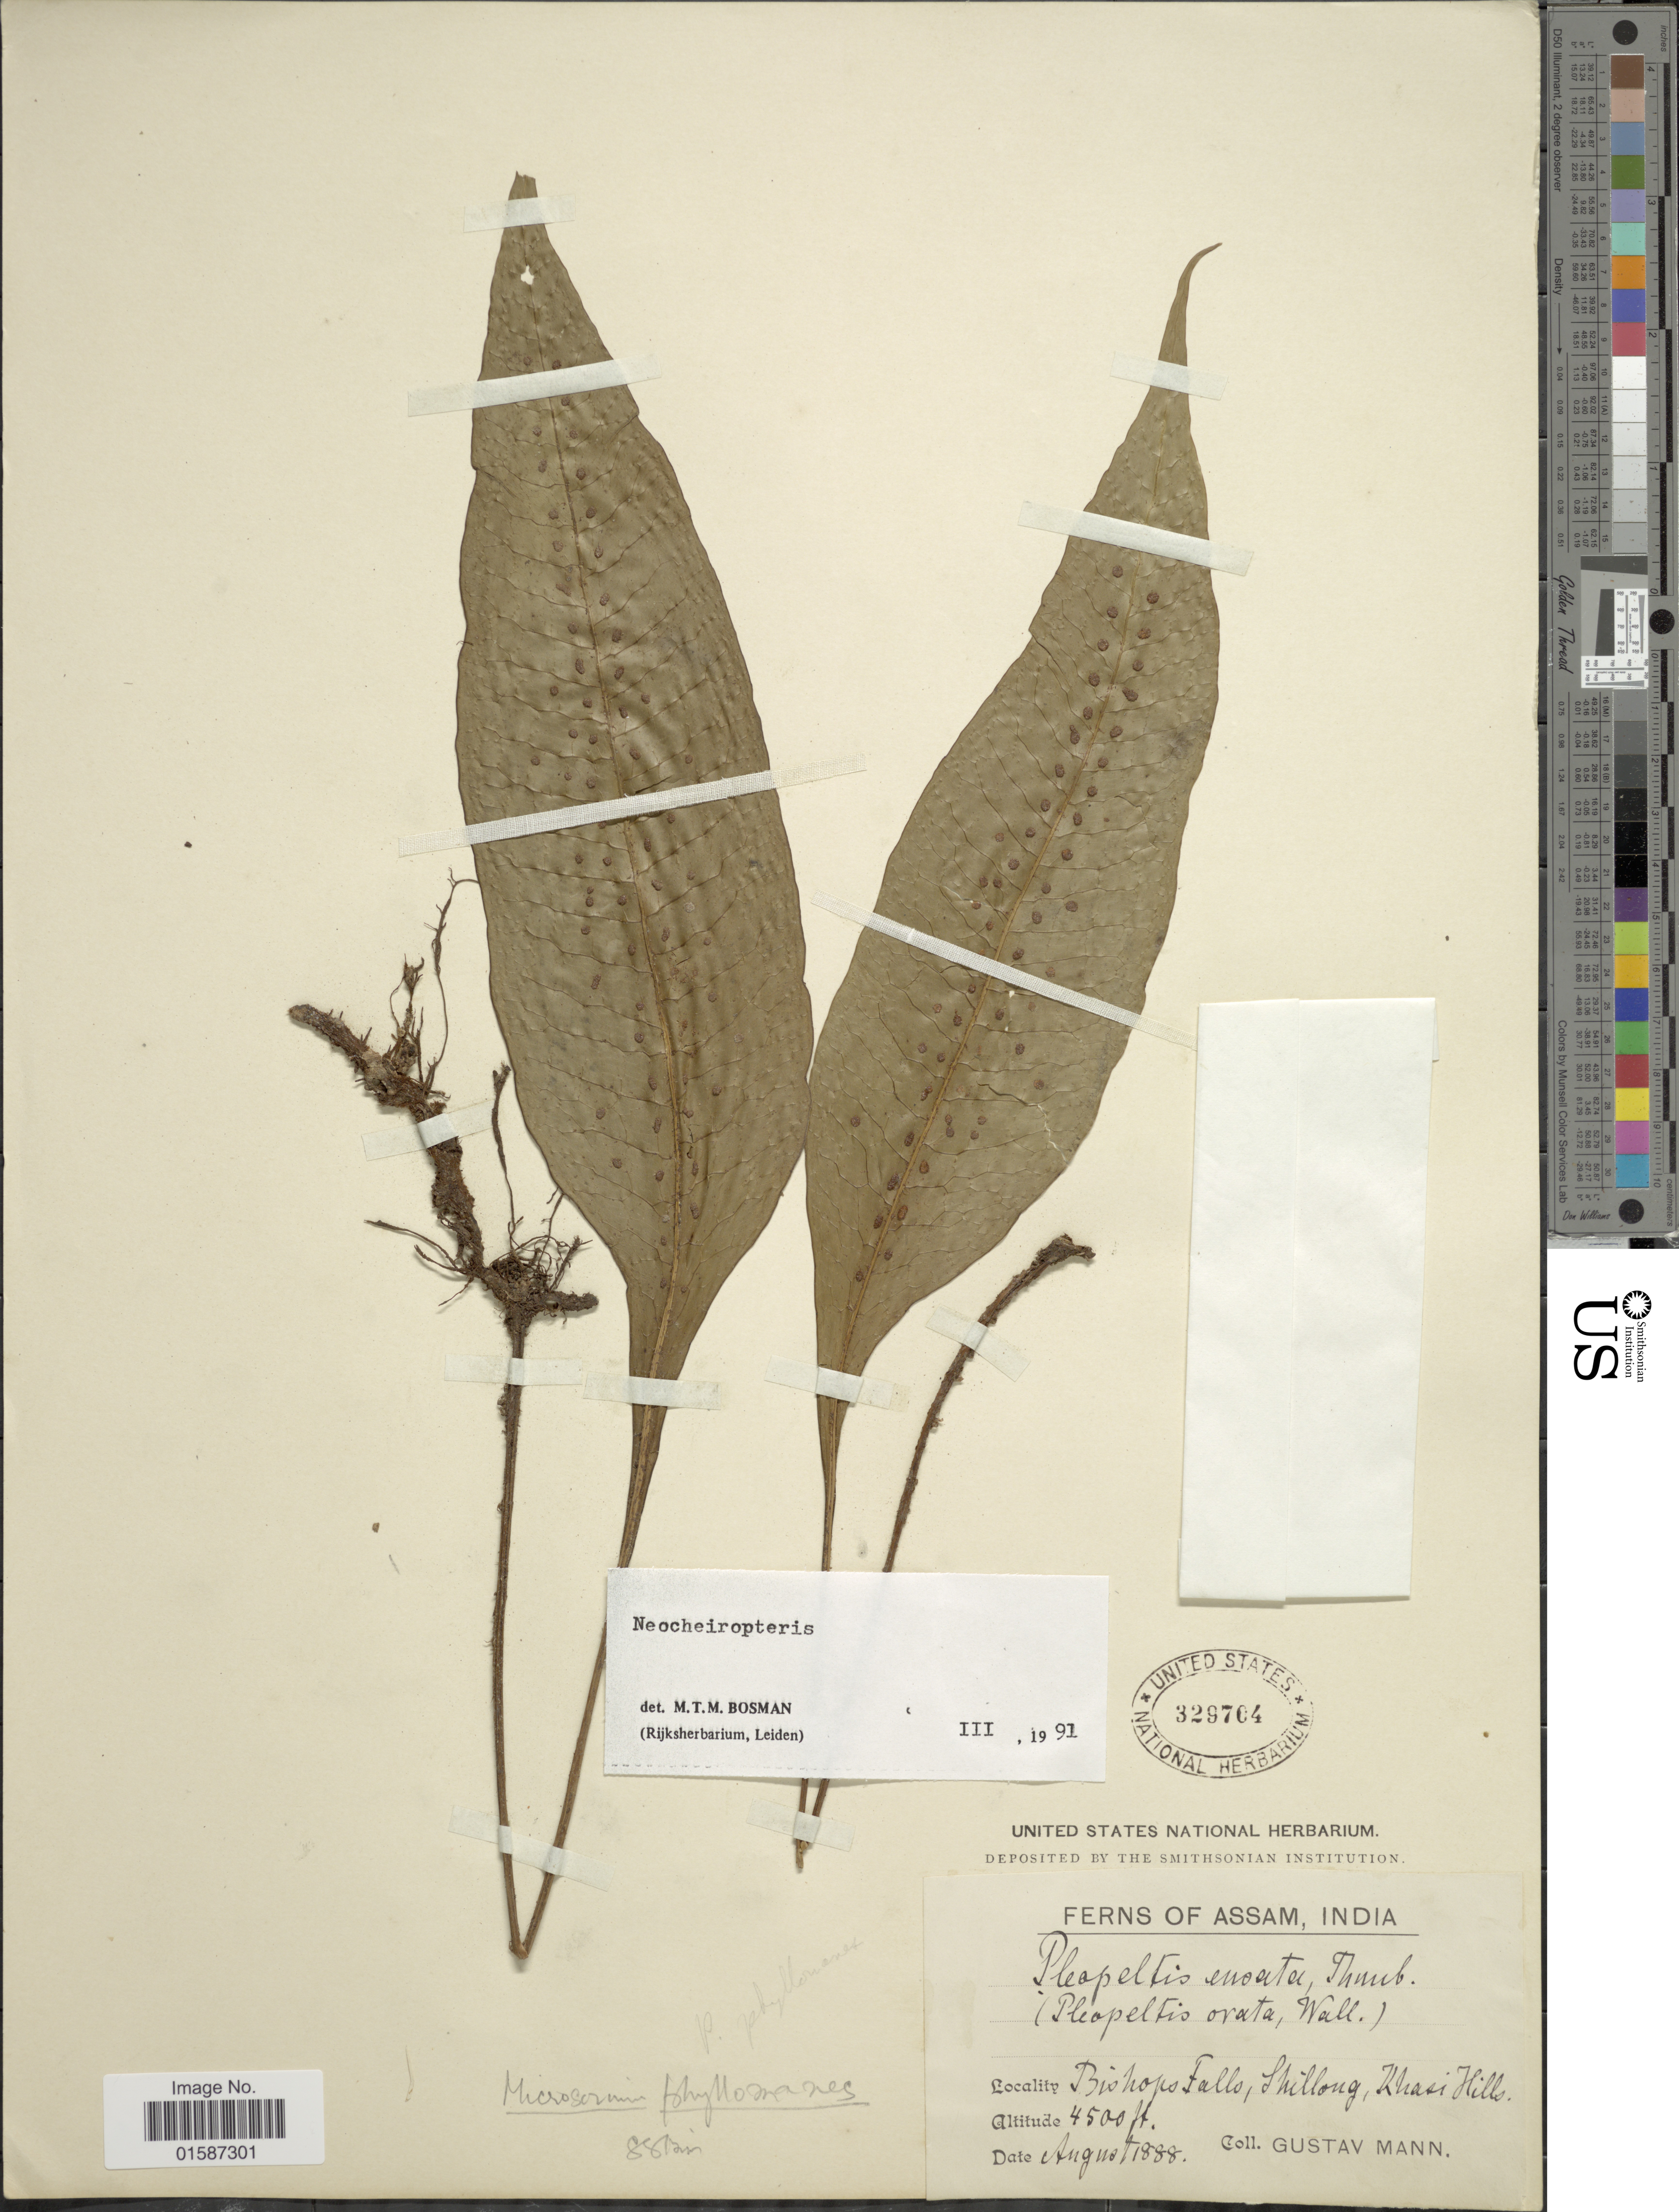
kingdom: Plantae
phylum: Tracheophyta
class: Polypodiopsida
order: Polypodiales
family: Polypodiaceae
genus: Neolepisorus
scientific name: Neolepisorus ovatus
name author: (Bedd.) Ching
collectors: G. Mann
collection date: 1888-08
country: India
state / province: Meghalaya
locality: Assam, India, Bishops Falls, shillong, Khasi Hills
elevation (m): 1372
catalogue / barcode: US 329704